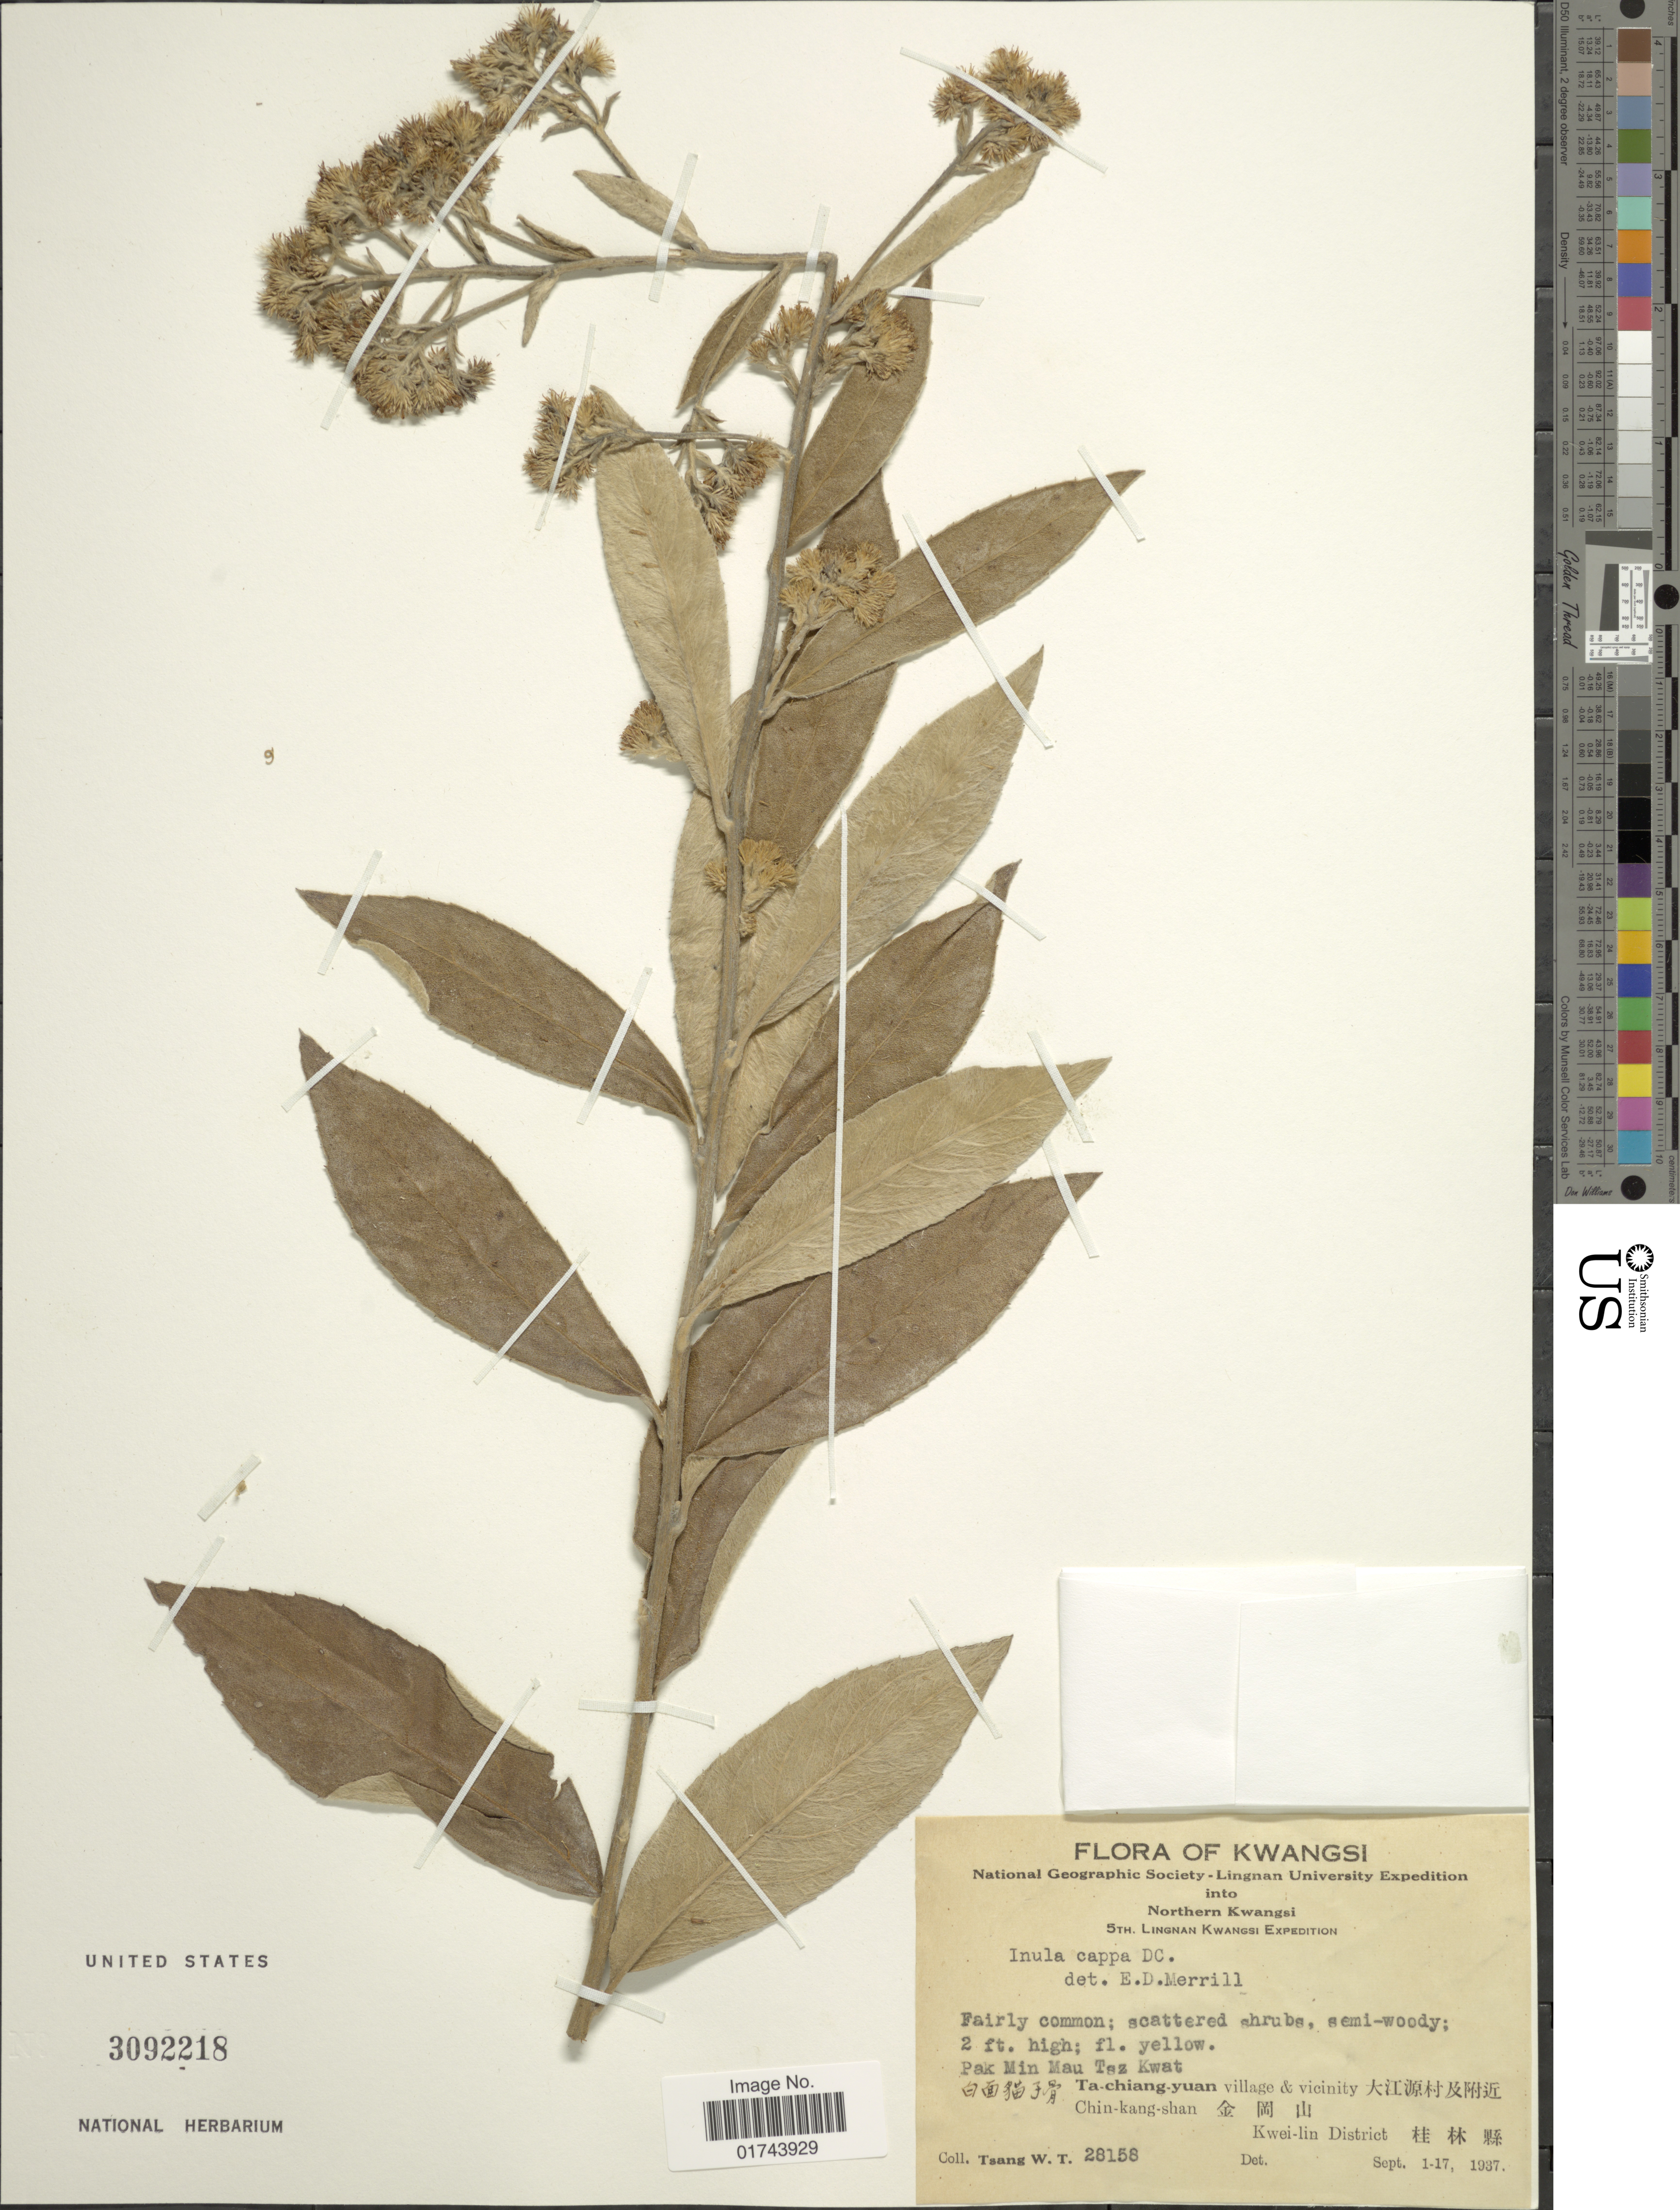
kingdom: Plantae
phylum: Tracheophyta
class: Magnoliopsida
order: Asterales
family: Asteraceae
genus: Inula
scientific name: Inula cappa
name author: (Buch.-Ham. ex D. Don) DC.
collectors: W. T. Tsang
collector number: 28158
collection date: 1937-09-01/1937-09-17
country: China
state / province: Guangxi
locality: Kwangsi, Pak Min Mau Tsz Kwat, Ta chiang yuan village & vicinity, Chin-kang-shan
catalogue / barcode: US 3092218